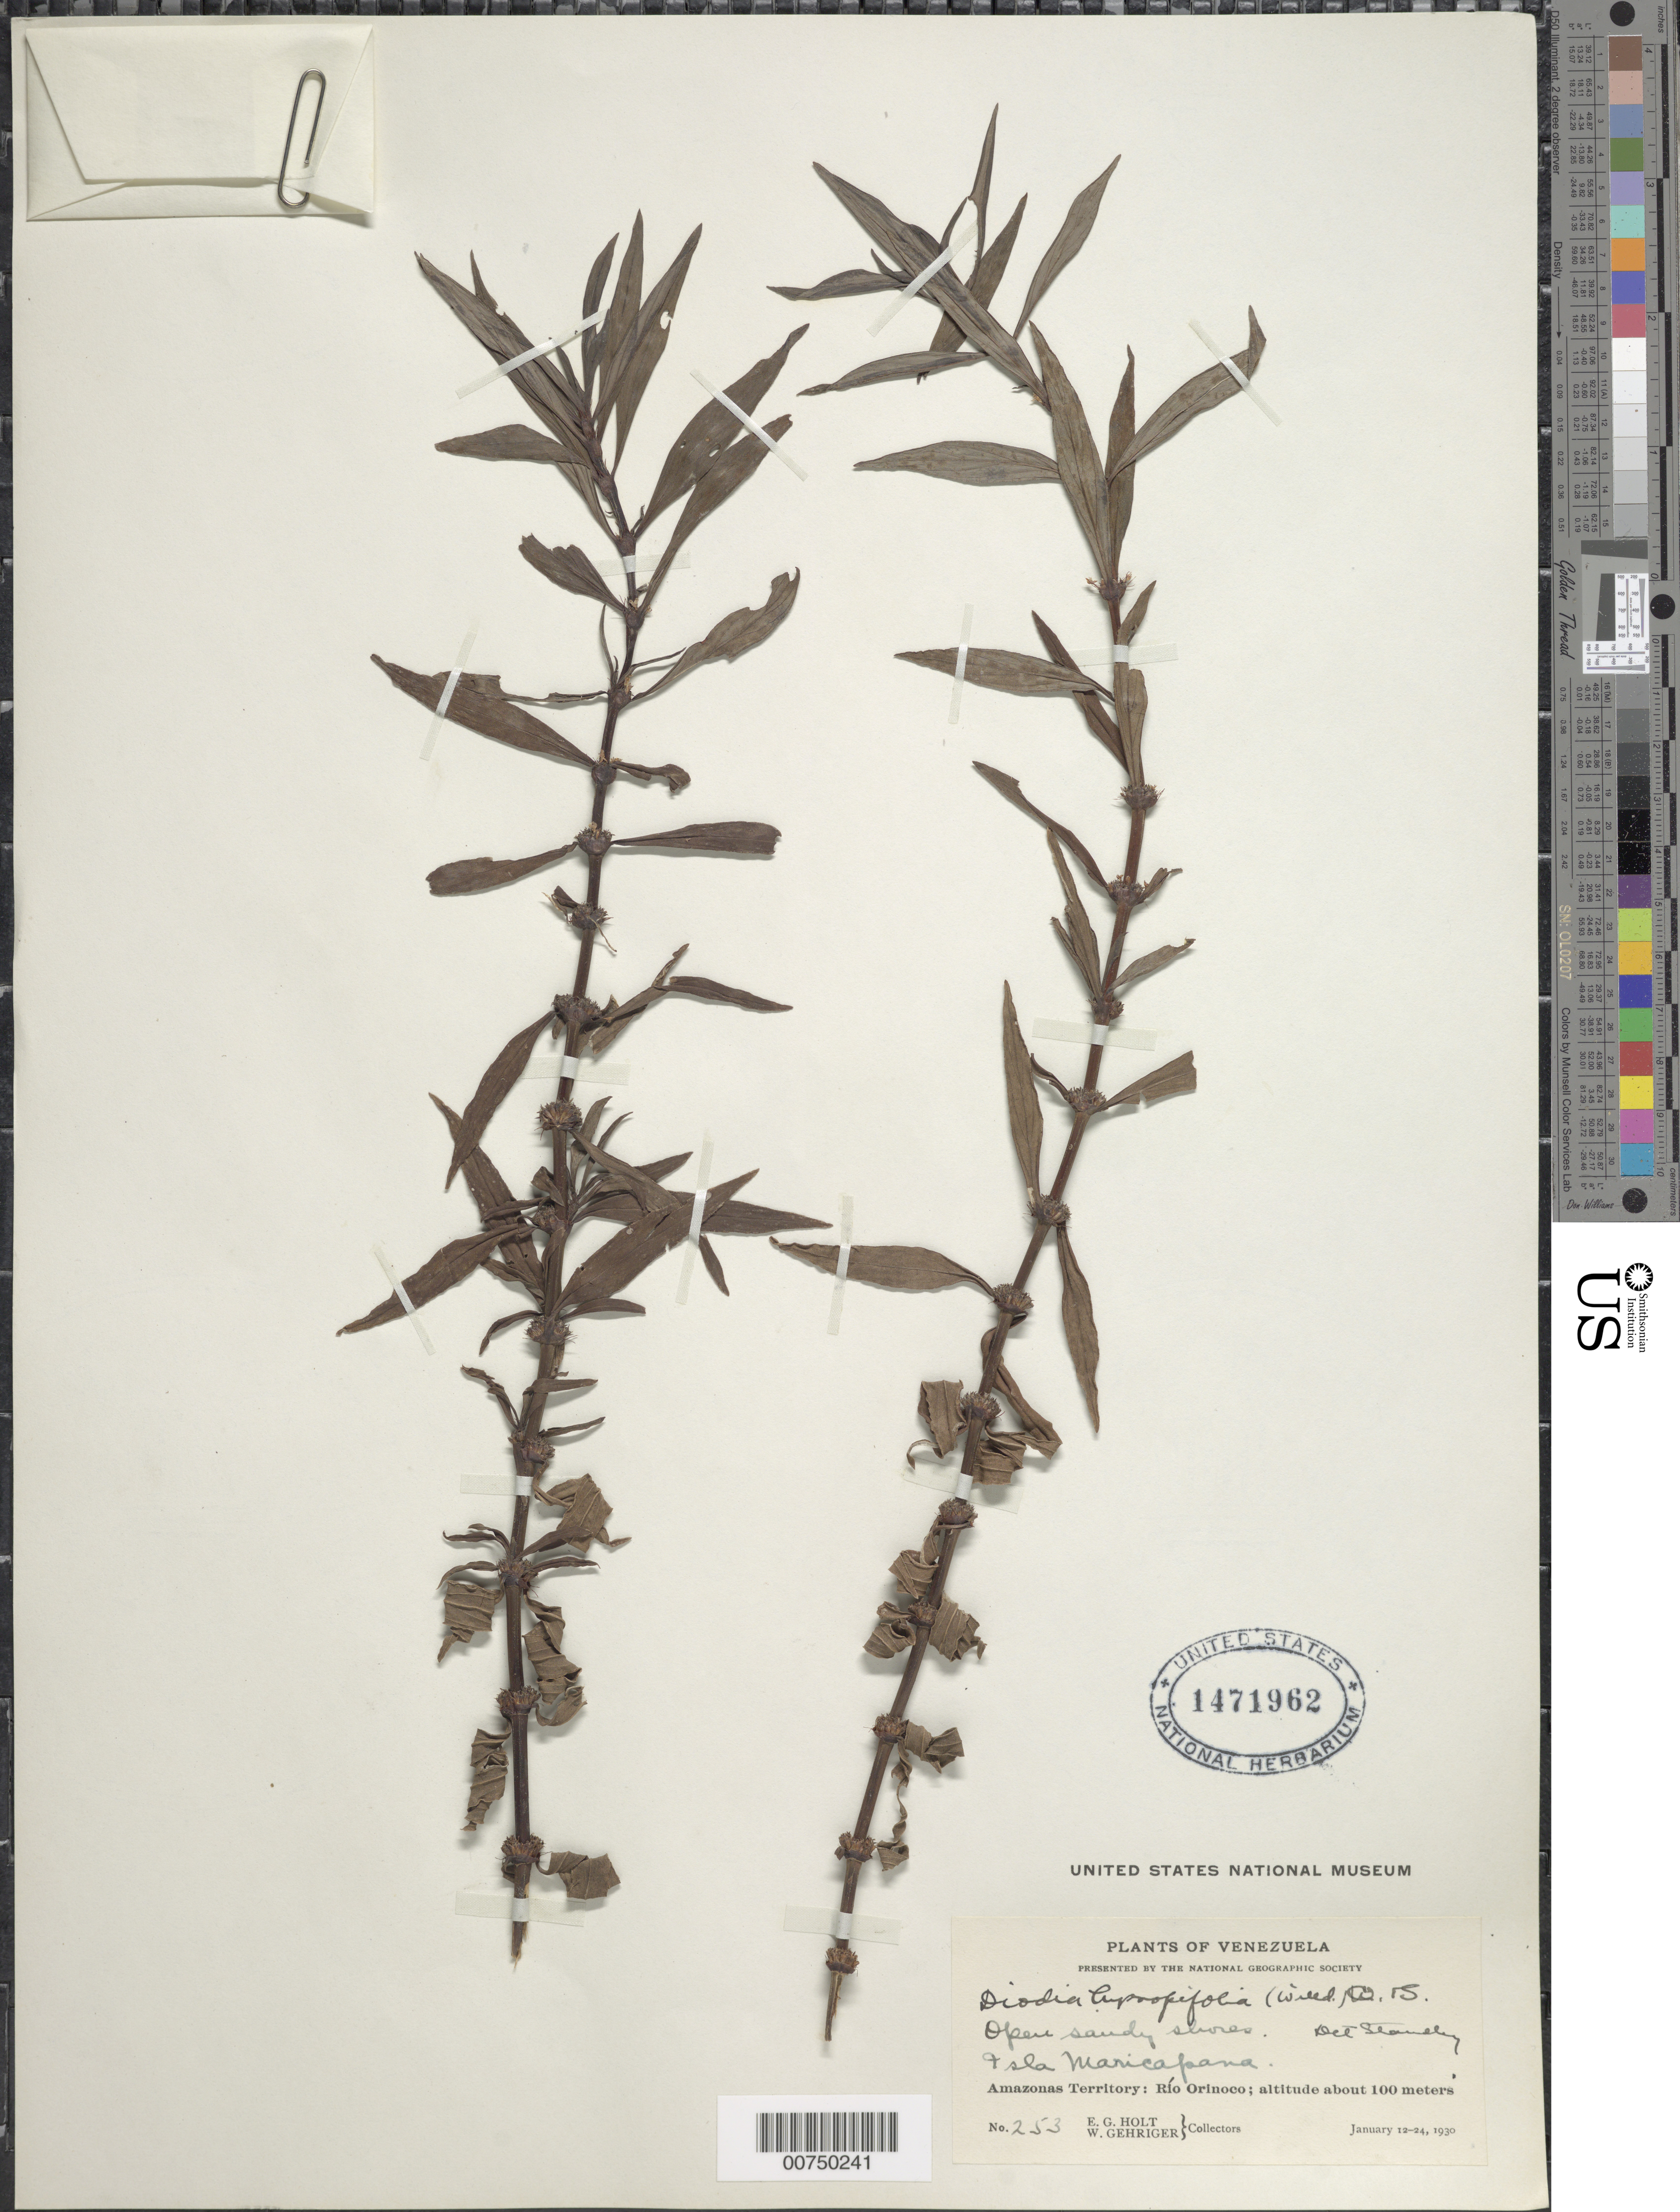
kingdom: Plantae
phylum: Tracheophyta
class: Magnoliopsida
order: Gentianales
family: Rubiaceae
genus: Diodia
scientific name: Diodia hyssopifolia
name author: (Willd. ex Roem. & Schult.) Cham. & Schltdl.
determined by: Standley, Paul C.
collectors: E. Holt & W. Gehriger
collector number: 253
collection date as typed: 12-Jan-30 to 24-Jan-30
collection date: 1930-01-12/1930-01-24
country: Venezuela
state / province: Amazonas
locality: Río Orinoco, Isla Maricapana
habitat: Open sandy shores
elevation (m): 100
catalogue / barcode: US 1471962